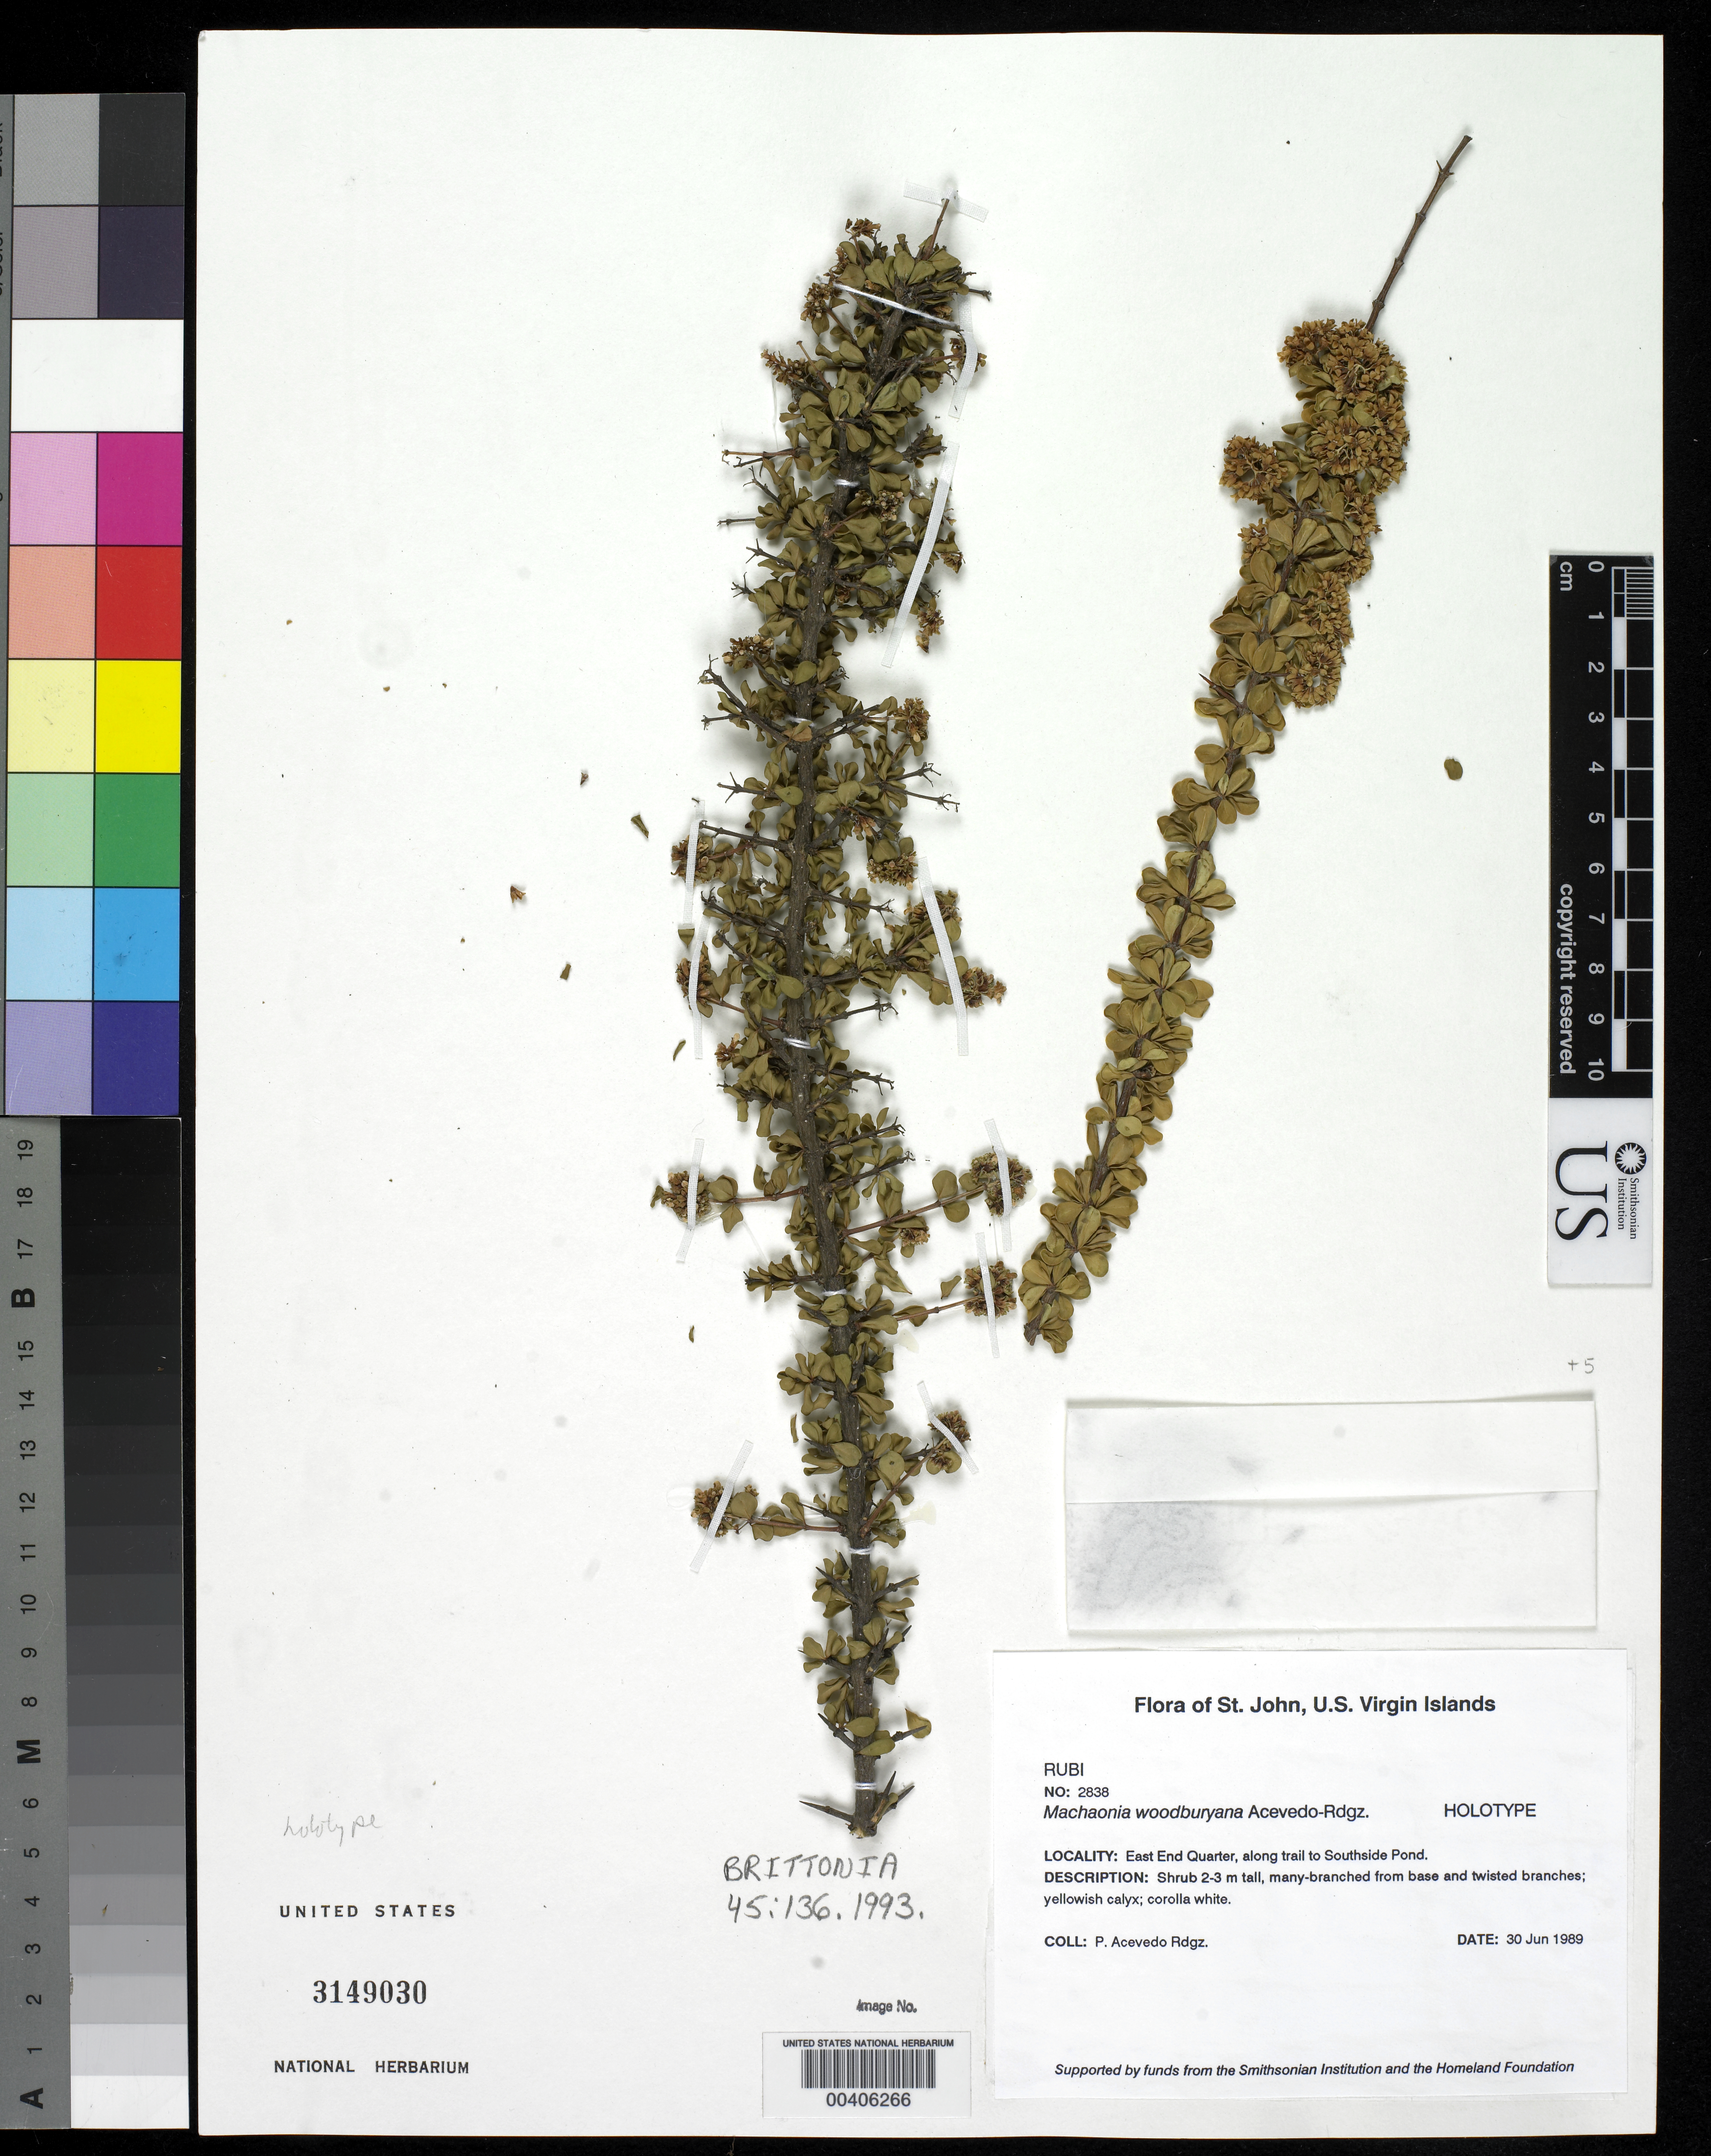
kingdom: Plantae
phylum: Tracheophyta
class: Magnoliopsida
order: Gentianales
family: Rubiaceae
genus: Machaonia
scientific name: Machaonia woodburyana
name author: Acev.-Rodr.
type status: Holotype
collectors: P. Acevedo-Rodr.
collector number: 2838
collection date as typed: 30 Jun 1989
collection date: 1989-06-30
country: U.S. Virgin Islands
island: St. John Island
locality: East End Quarter, along trail to southside pond.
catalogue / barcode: US 3149030